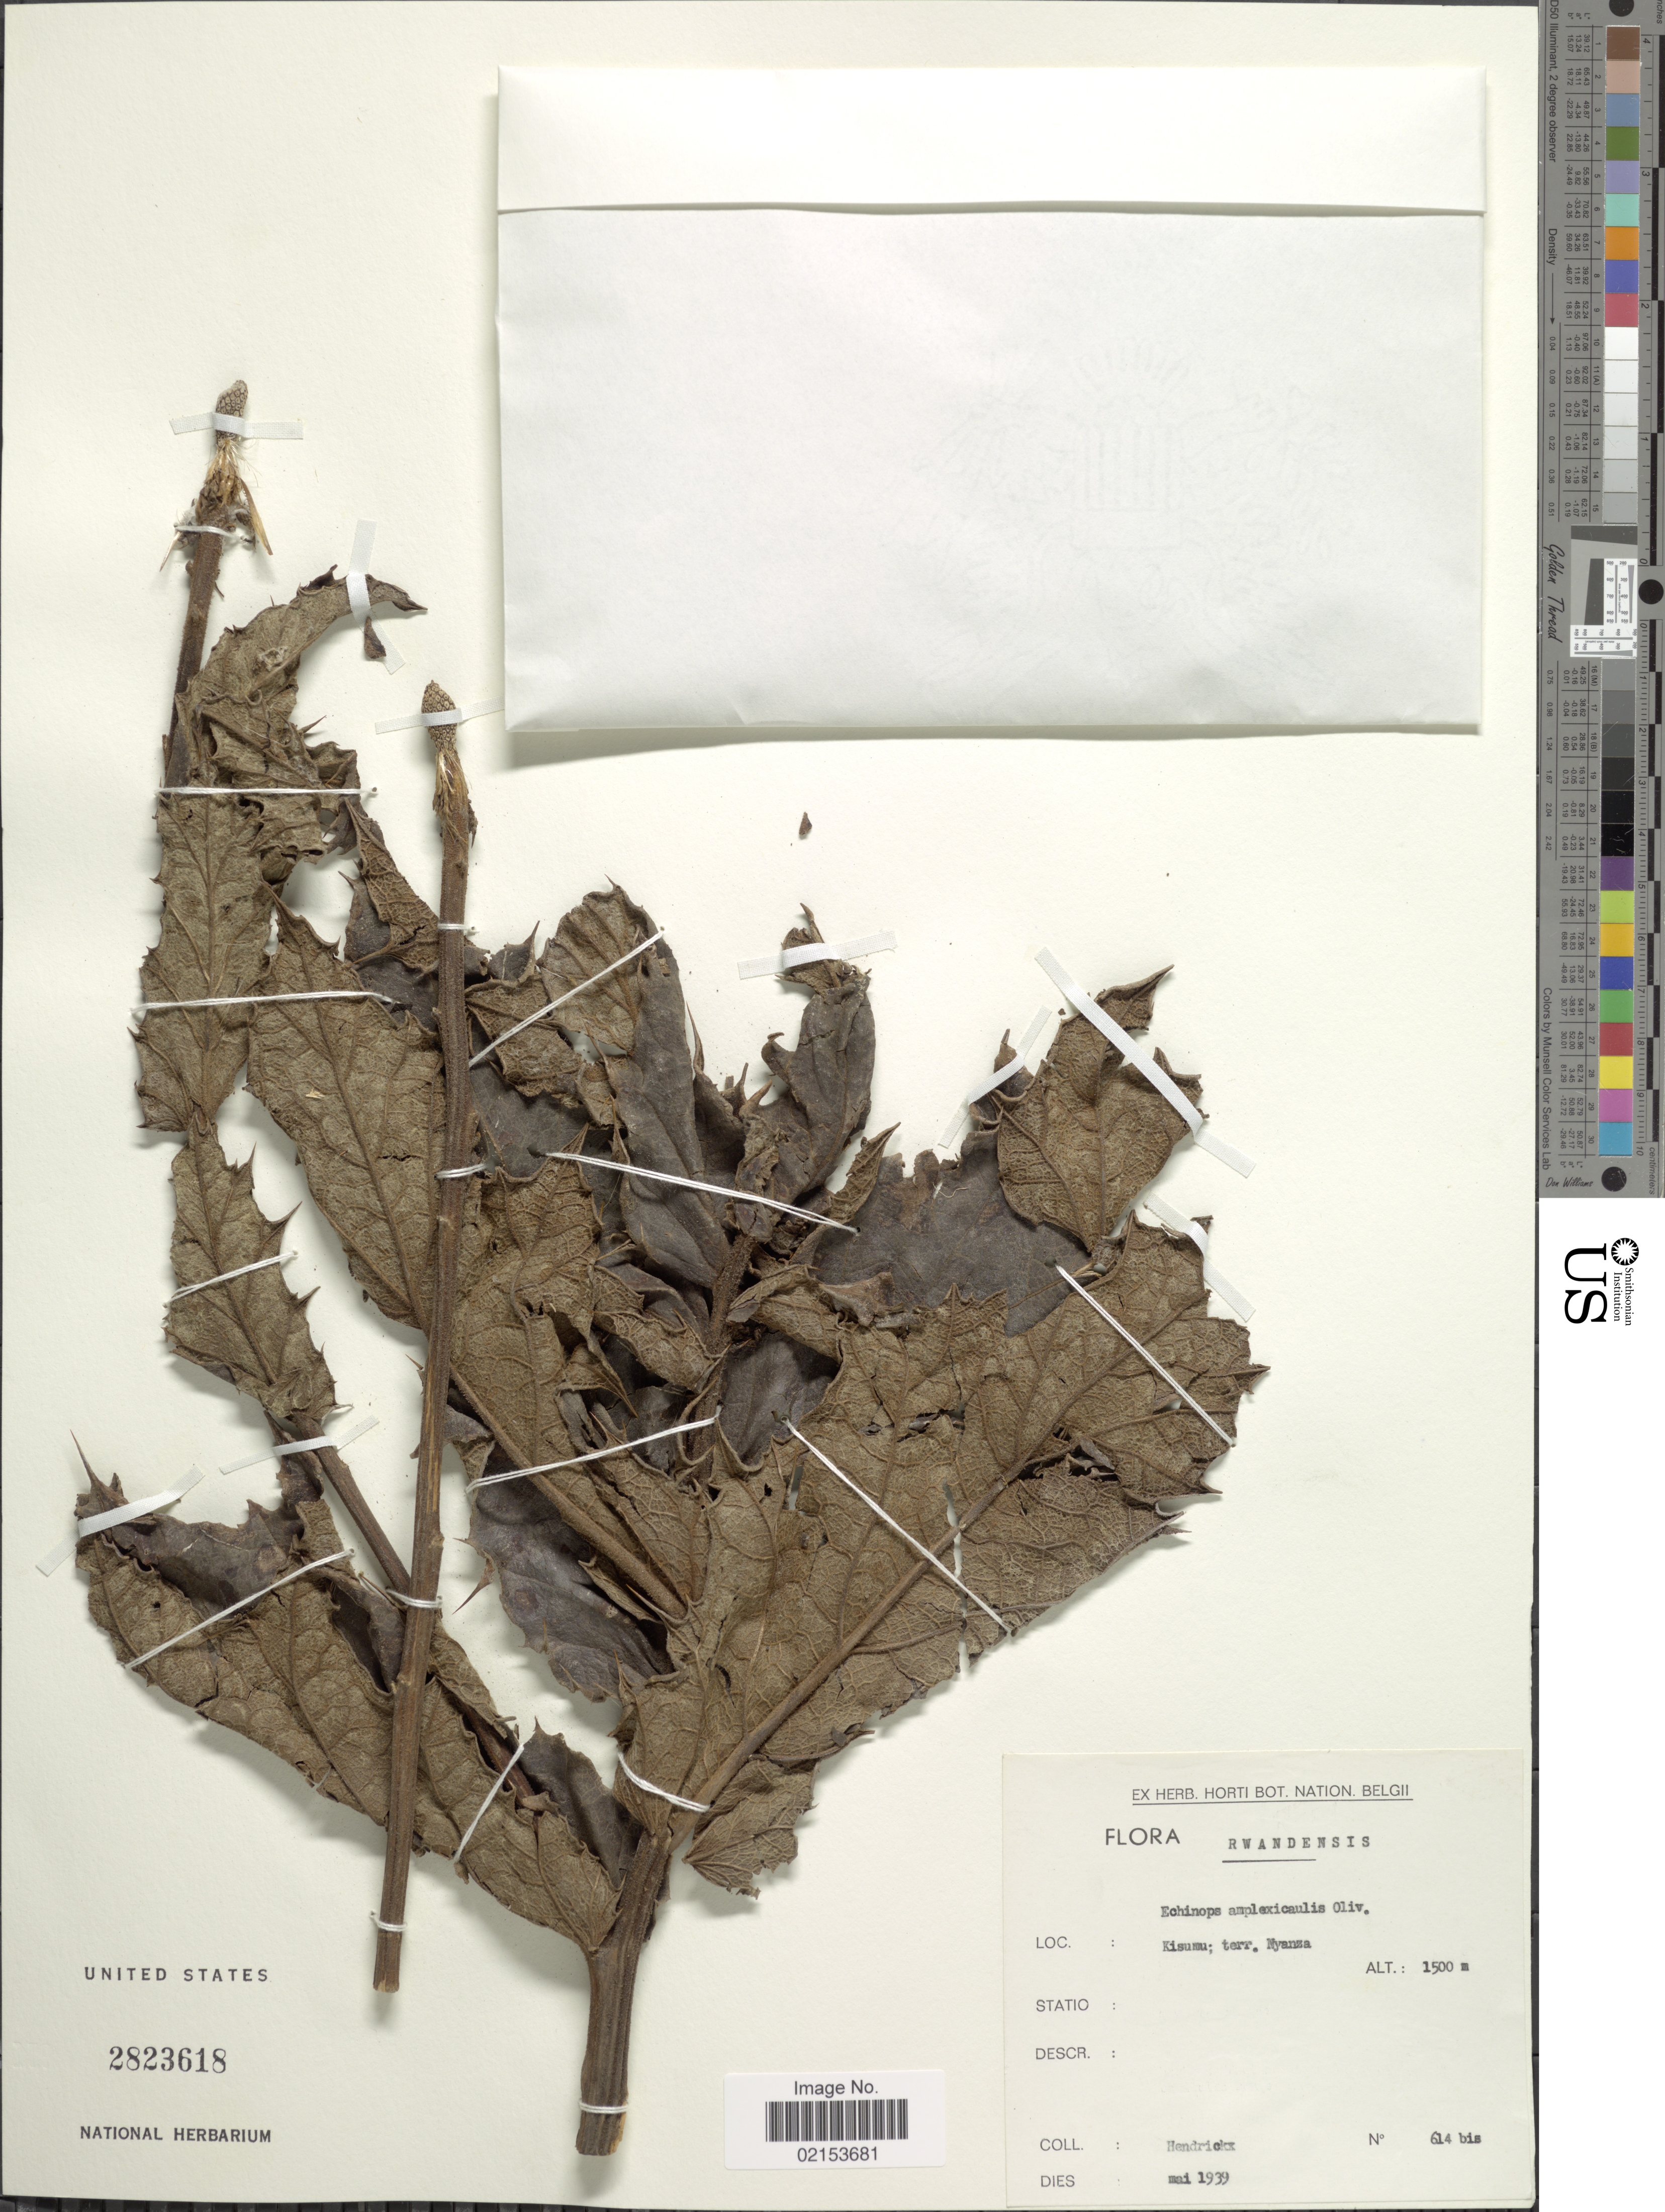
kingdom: Plantae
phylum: Tracheophyta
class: Magnoliopsida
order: Asterales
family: Asteraceae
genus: Echinops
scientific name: Echinops amplexicaulis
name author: Oliv.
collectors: Hendrickx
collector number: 614bis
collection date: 1939-05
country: Kenya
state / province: Kisumu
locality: Kisumu, terr. Nyanza. Rwandensis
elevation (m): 1500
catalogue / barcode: US 2823618